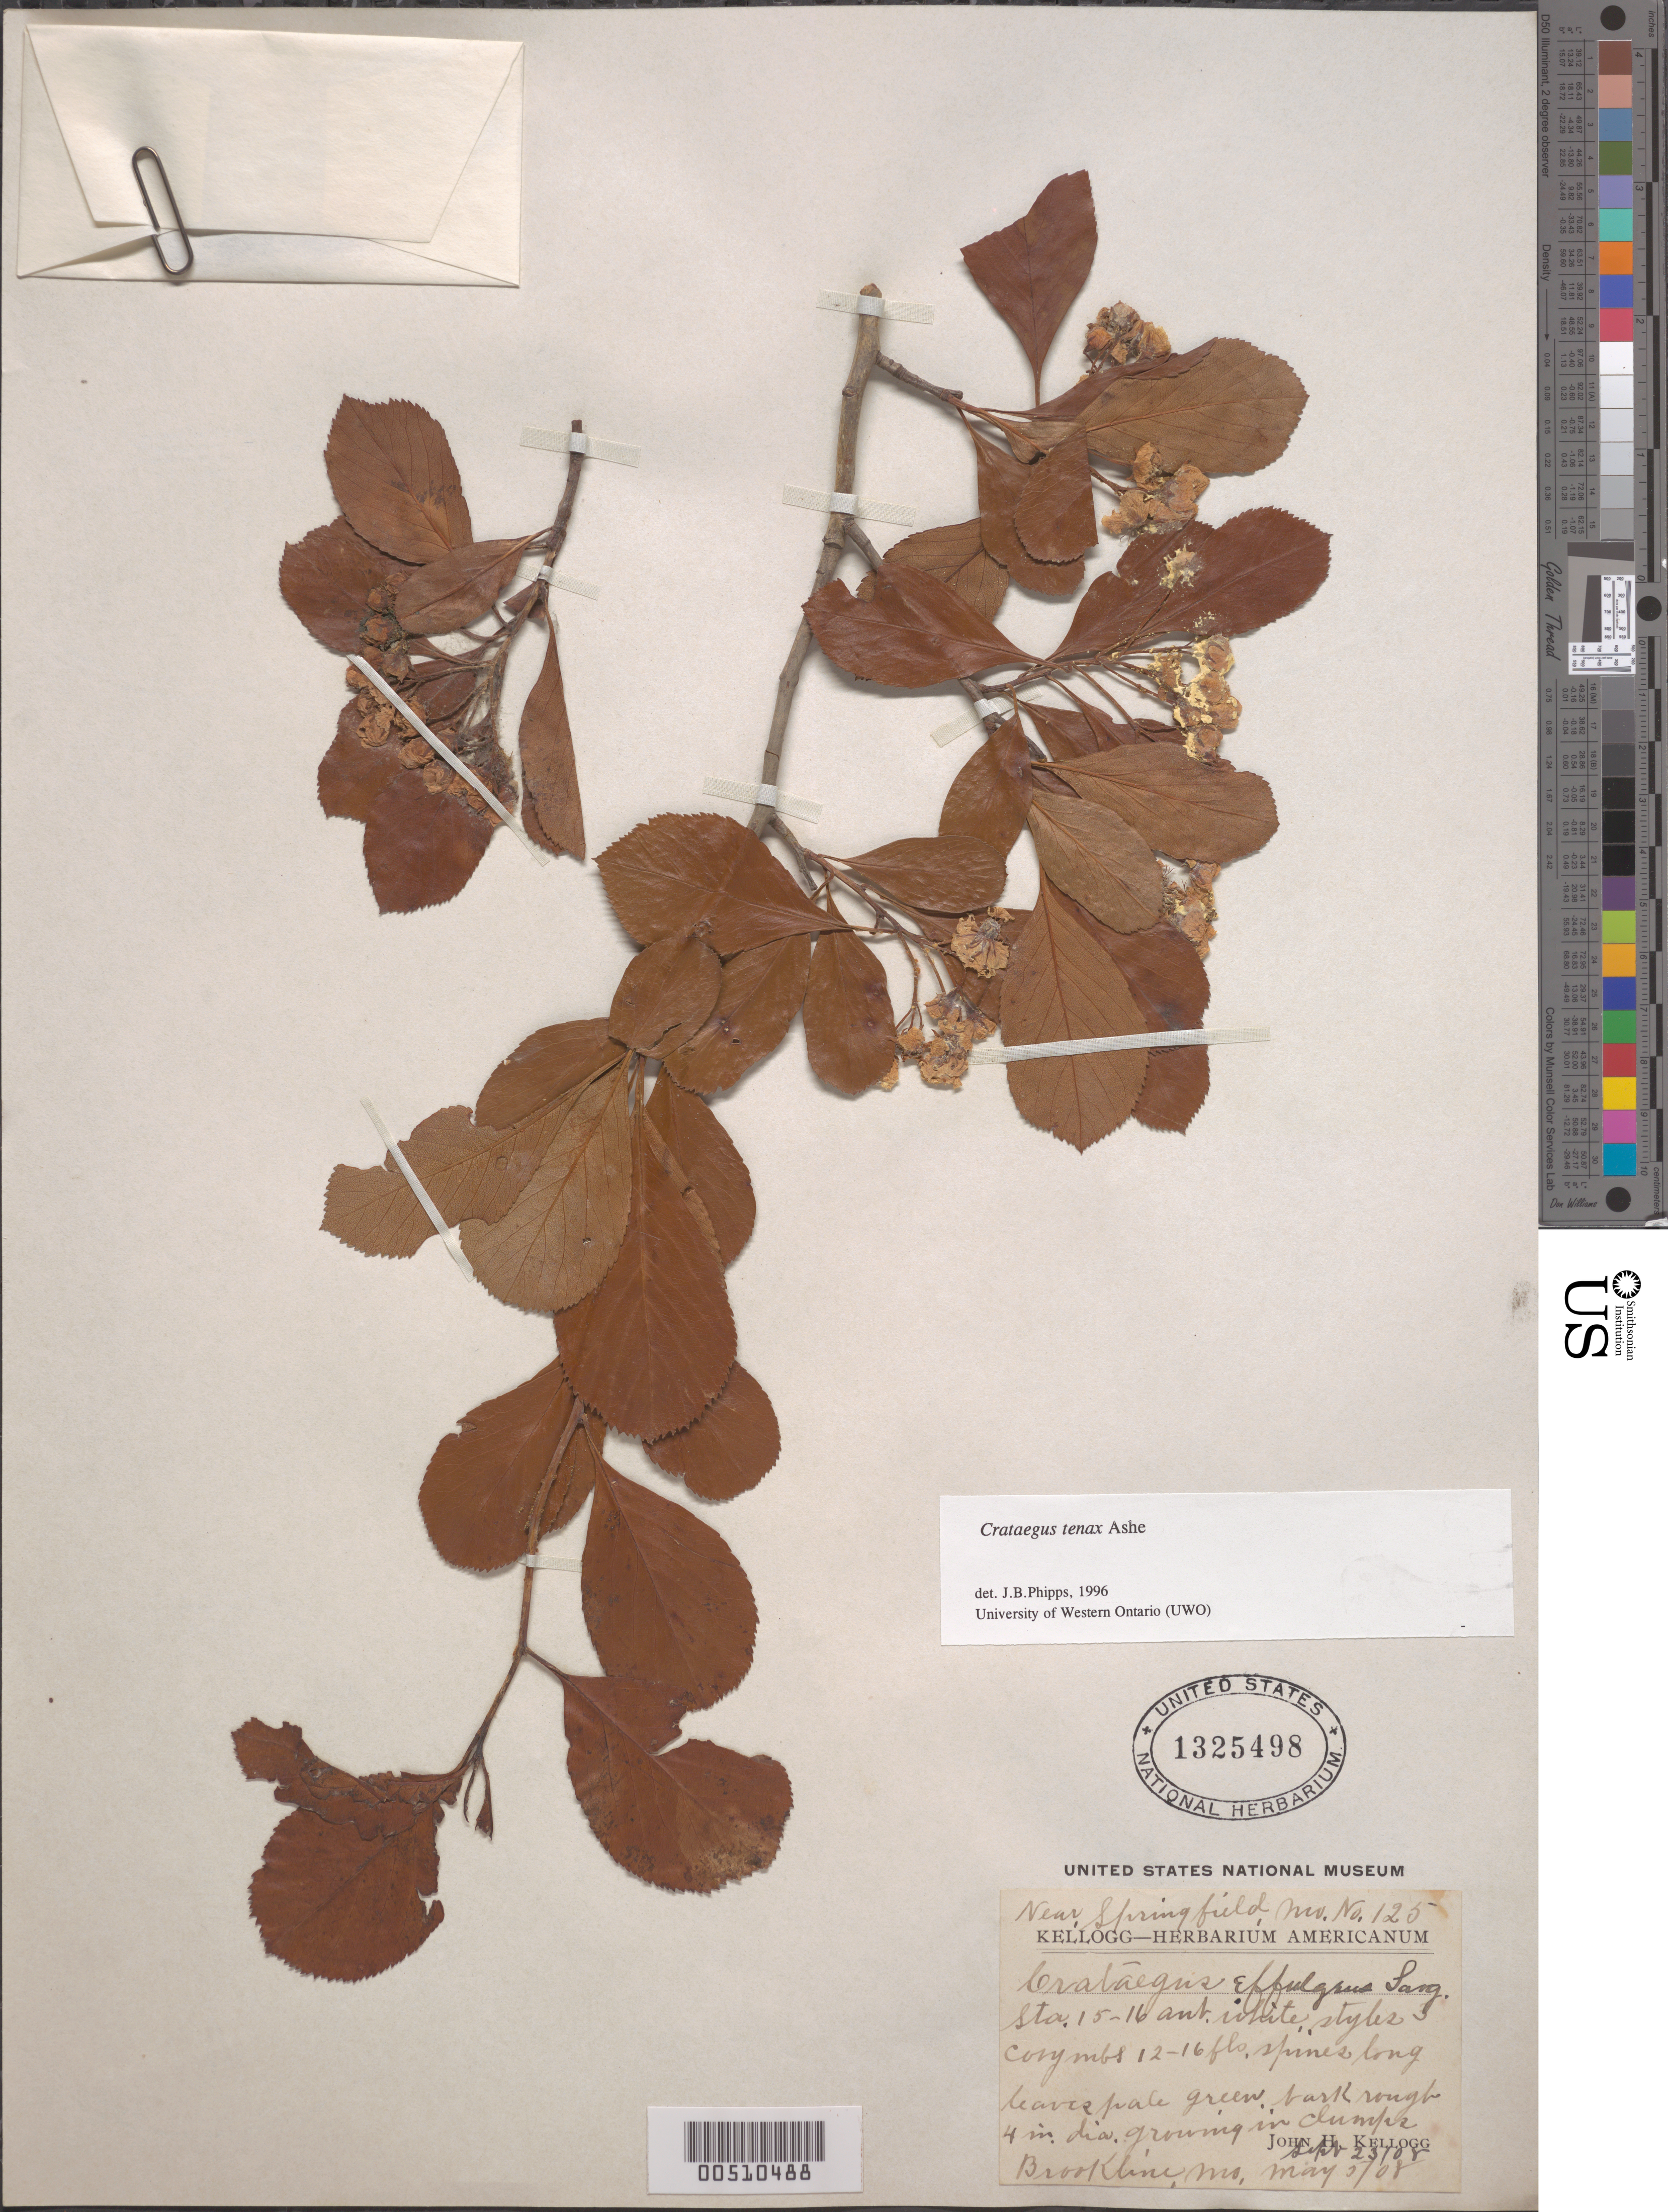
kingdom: Plantae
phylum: Tracheophyta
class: Magnoliopsida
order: Rosales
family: Rosaceae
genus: Crataegus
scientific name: Crataegus crus-galli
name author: L.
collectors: J. H. Kellogg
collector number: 125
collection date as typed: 05 May 1908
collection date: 1908-05-05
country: United States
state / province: Missouri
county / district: Greene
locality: Brookline, Mo., near Springfield Mo.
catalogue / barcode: US 1325498